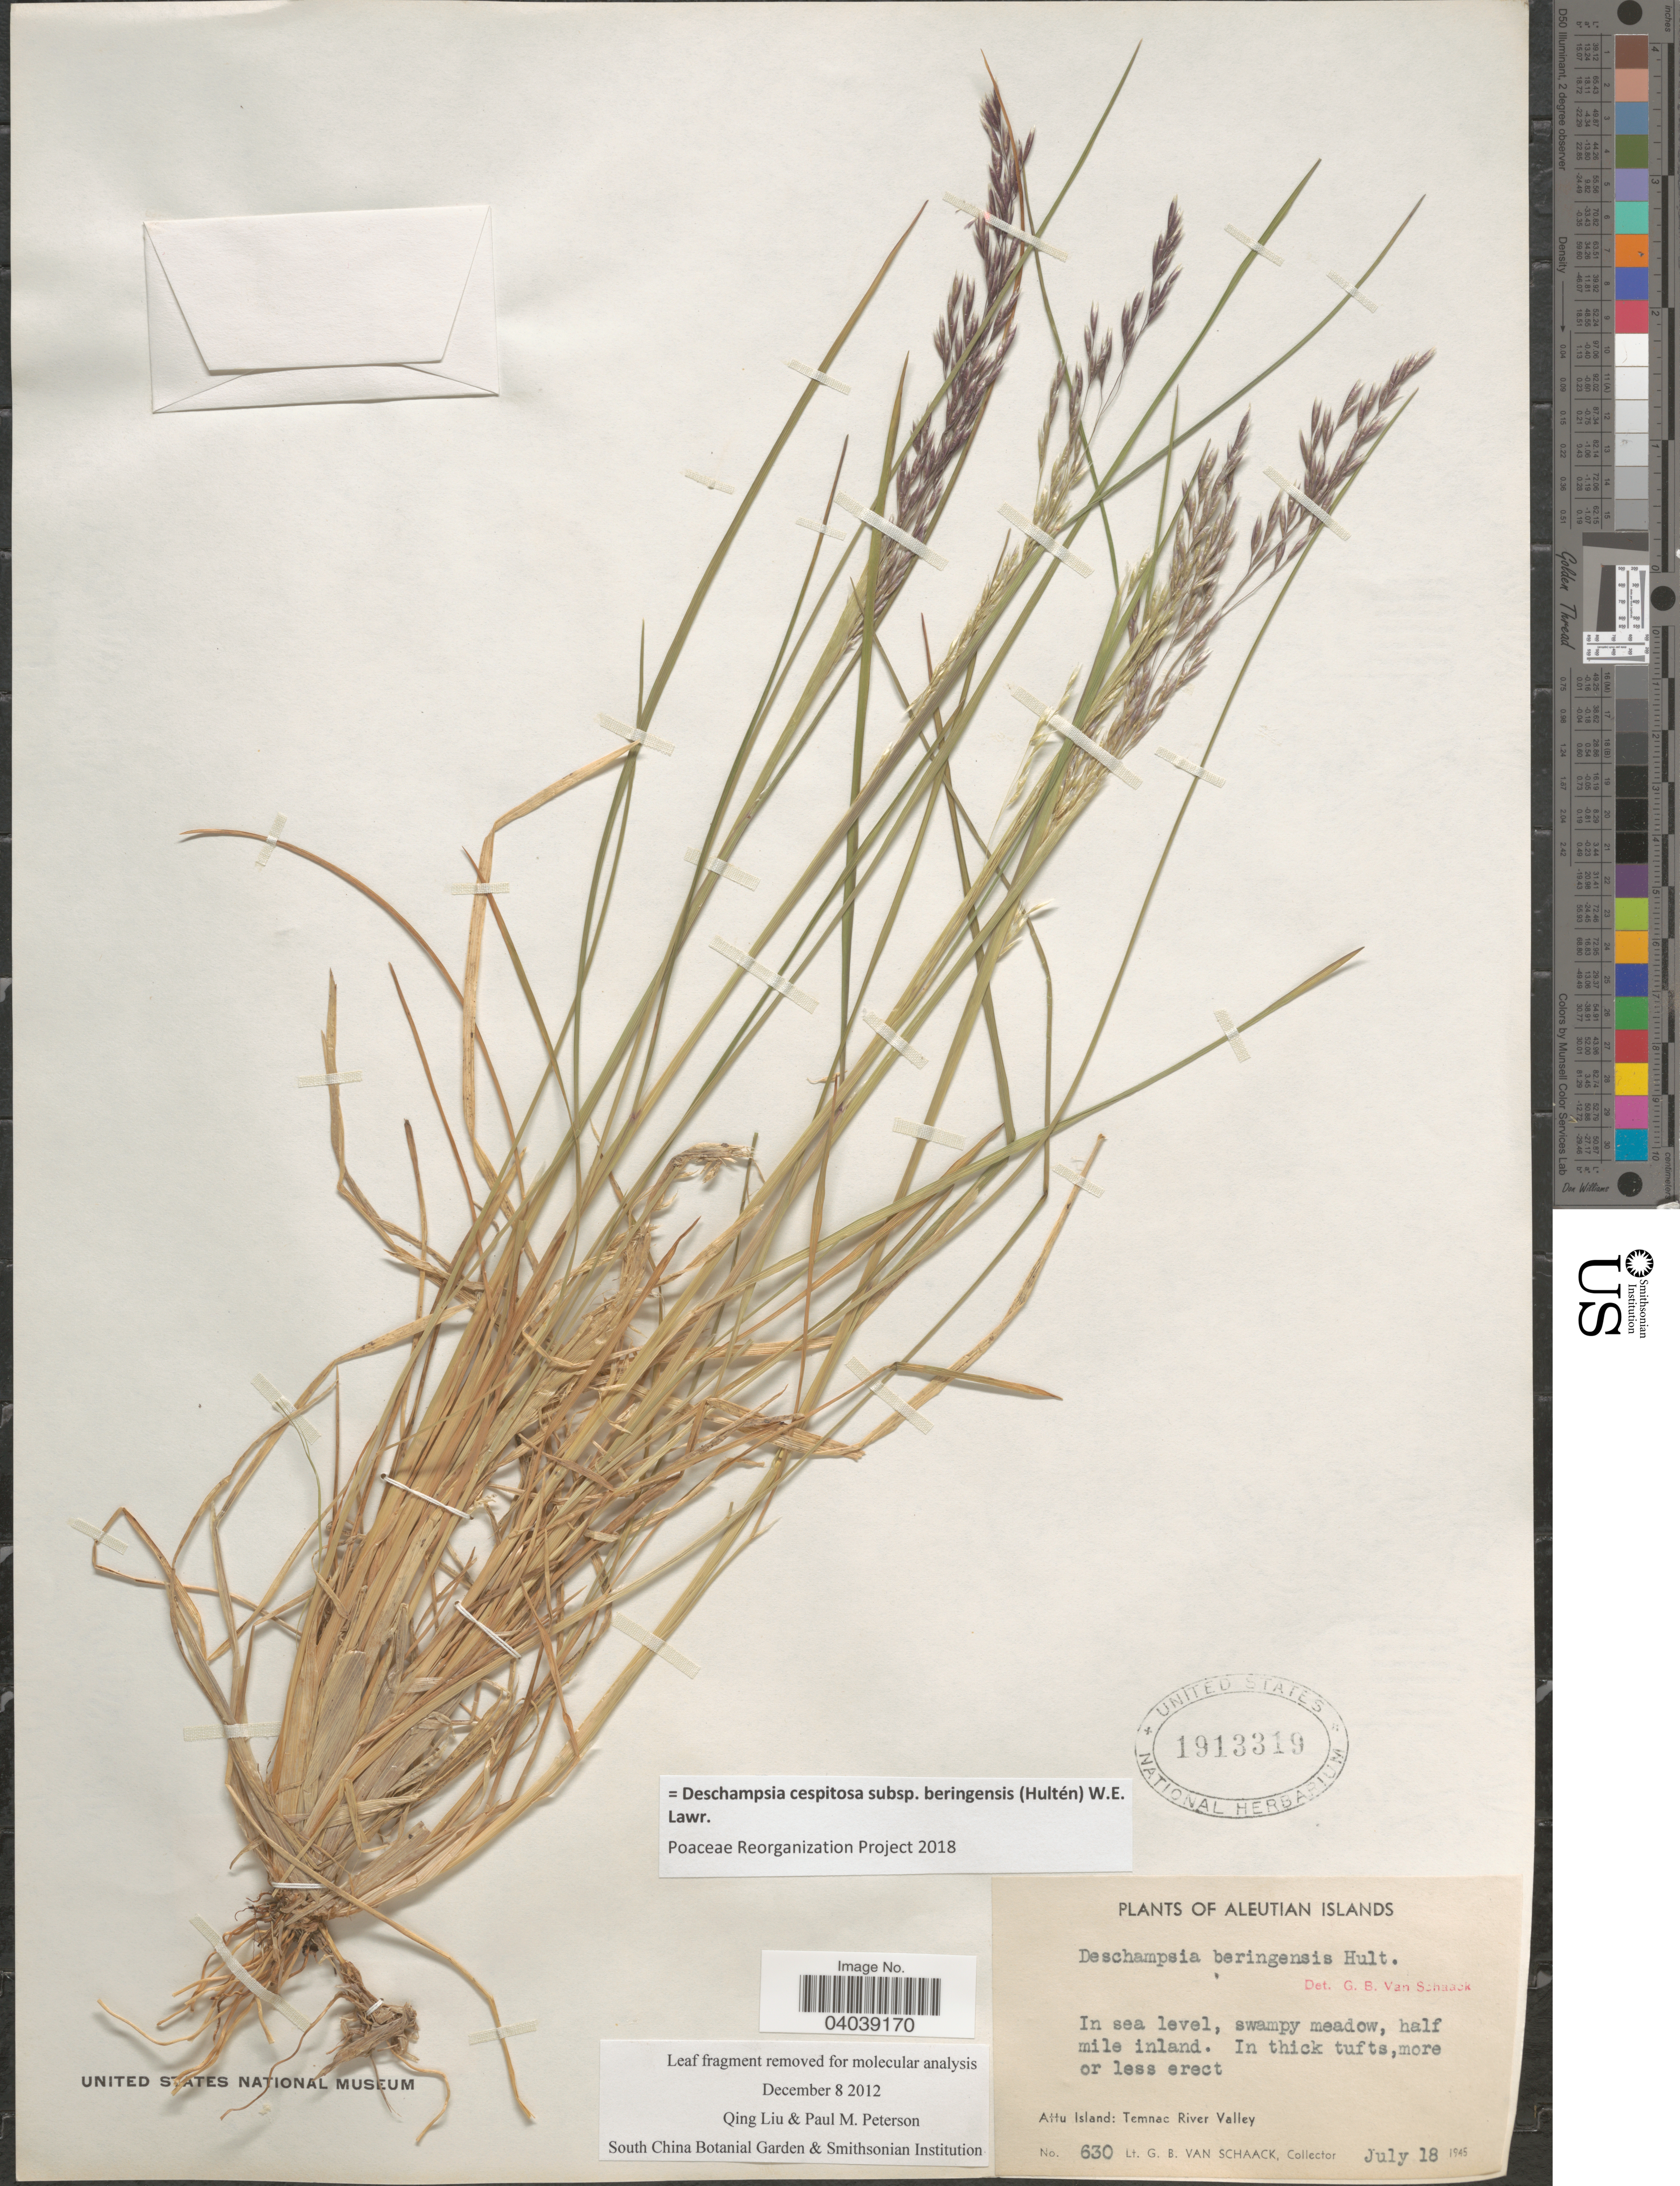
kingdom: Plantae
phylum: Tracheophyta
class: Liliopsida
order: Poales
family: Poaceae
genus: Deschampsia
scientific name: Deschampsia cespitosa subsp. beringensis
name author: (Hultén) Lawrence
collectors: G. Van Schaack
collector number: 630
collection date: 1945-07-18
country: United States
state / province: Alaska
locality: Aleutian Islands. Attu Island: Temnac River Valley.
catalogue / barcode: US 1913319